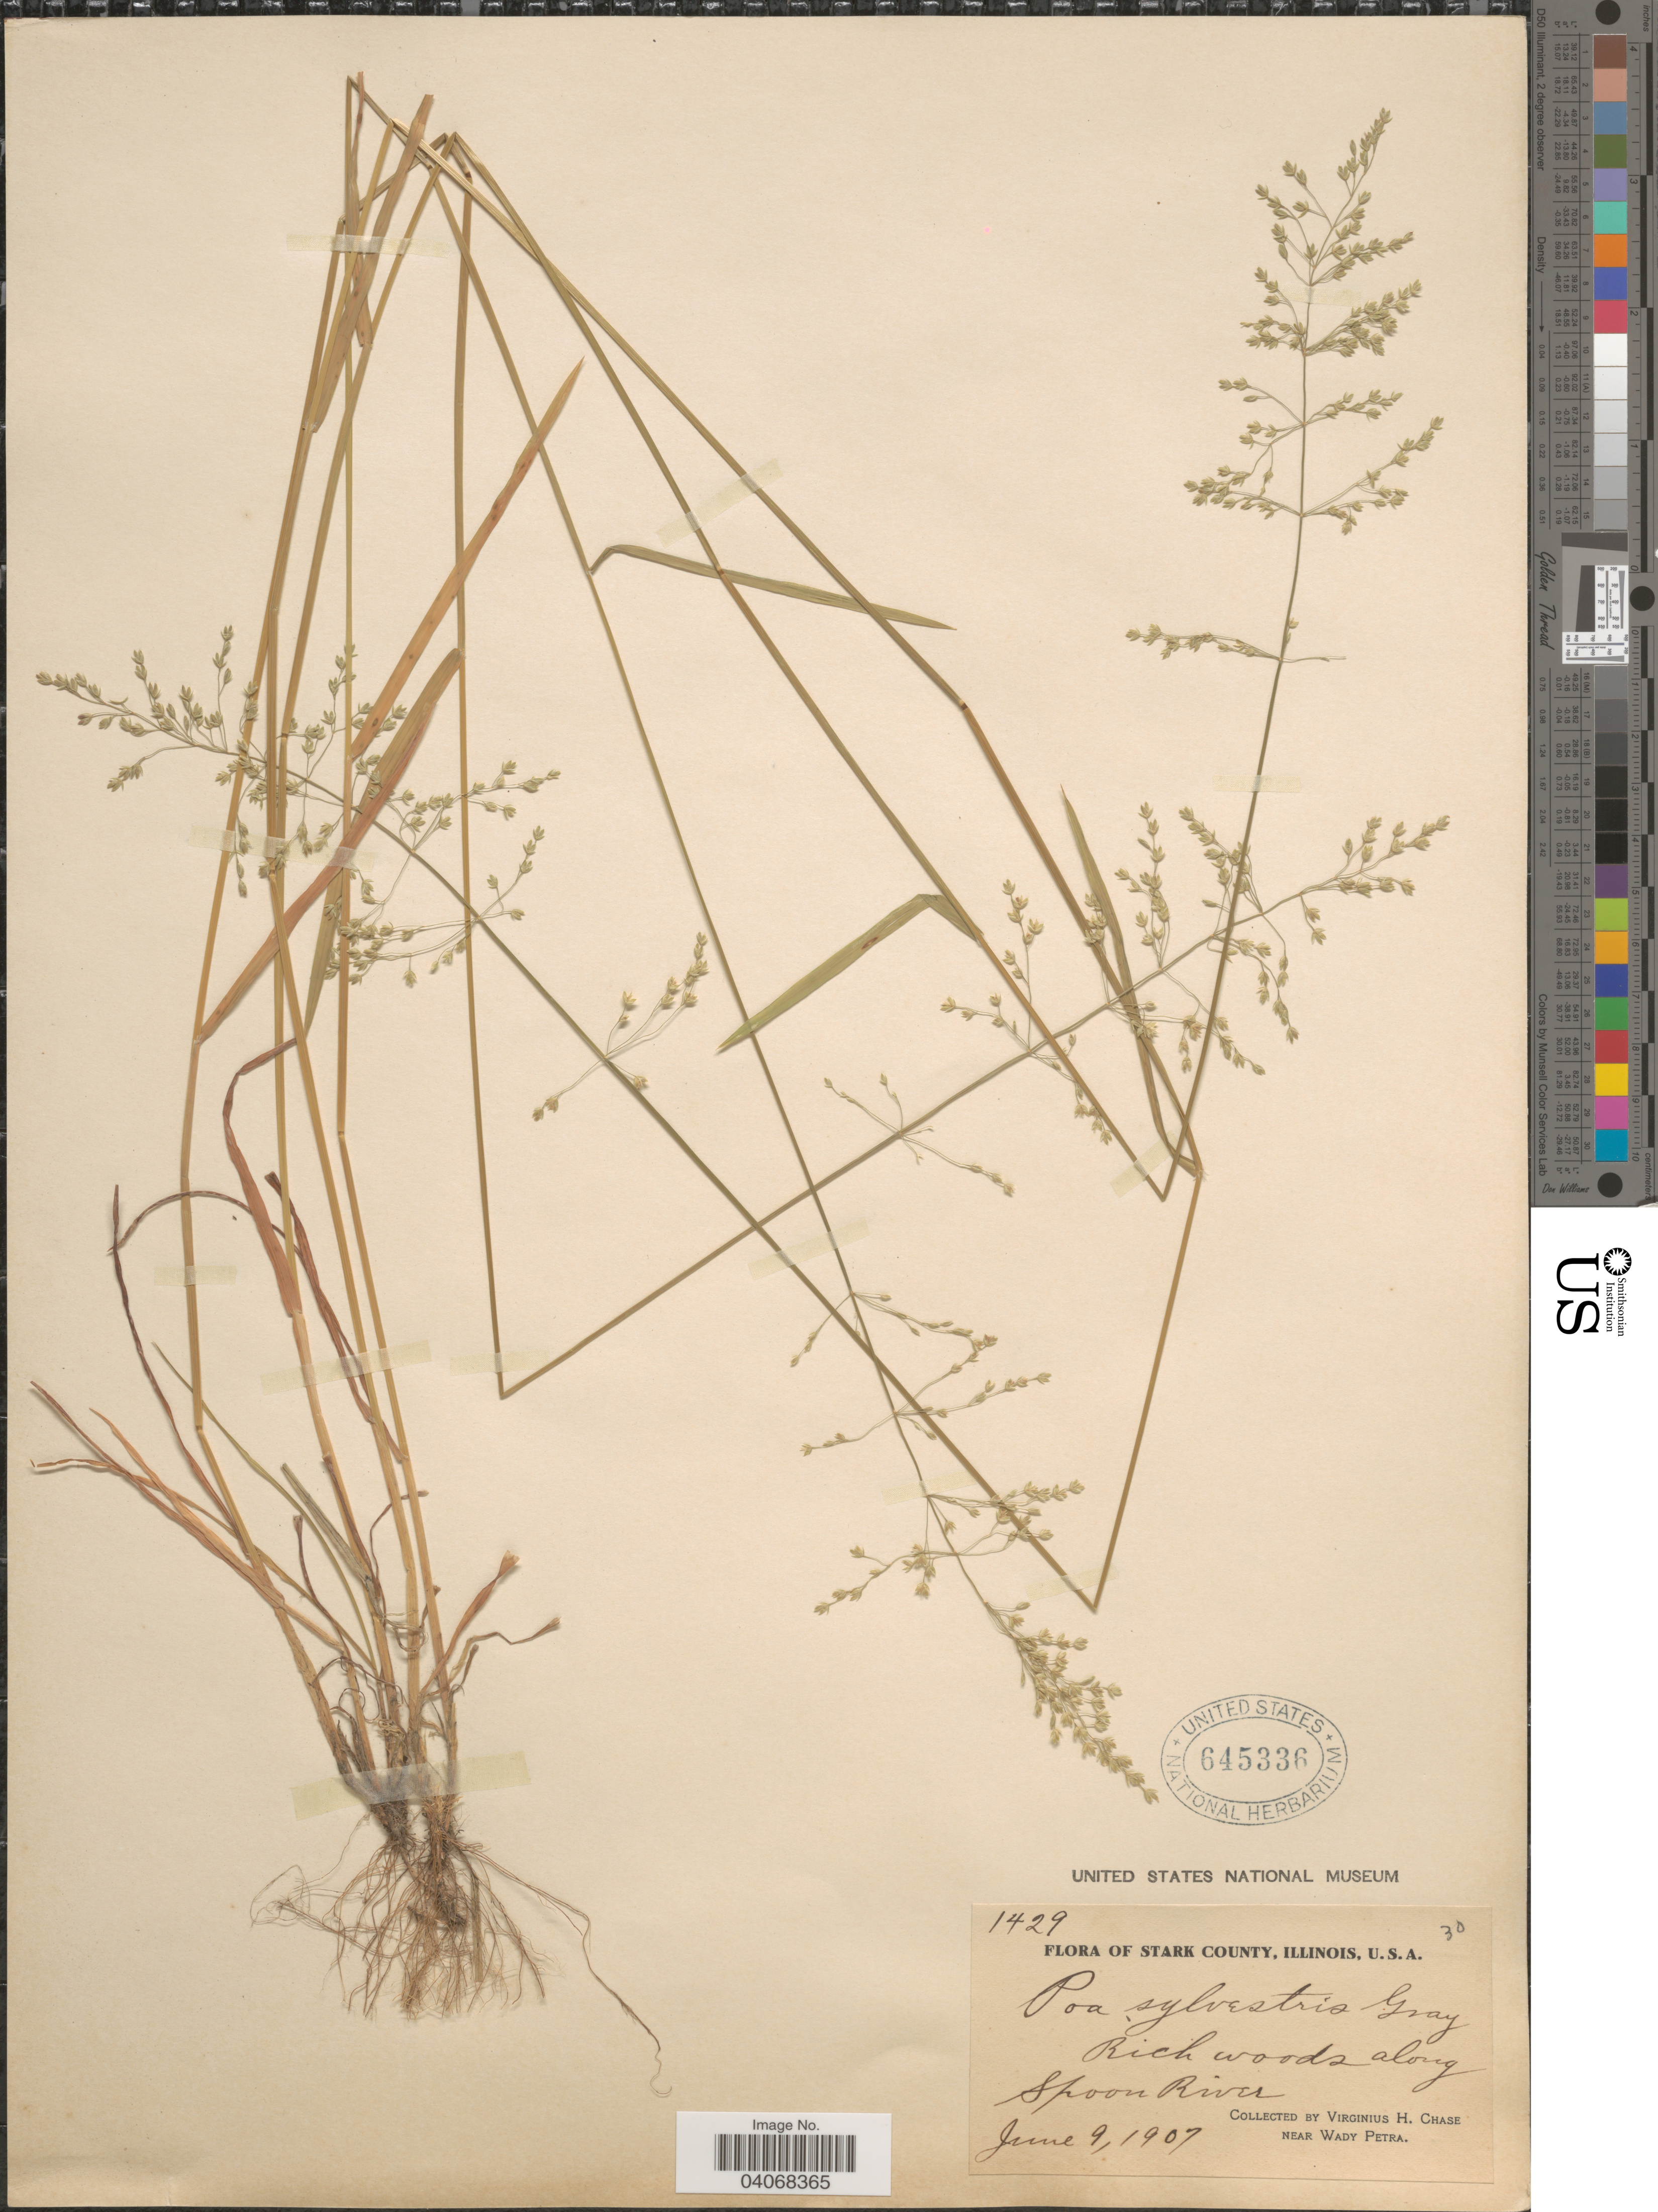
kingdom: Plantae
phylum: Tracheophyta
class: Liliopsida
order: Poales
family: Poaceae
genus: Poa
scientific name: Poa sylvestris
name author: A. Gray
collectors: V. H. Chase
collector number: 1429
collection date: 1907-06-09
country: United States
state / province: Illinois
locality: Stark County. Rich woods along Spoon River. Near Wady Petra.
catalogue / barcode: US 645336